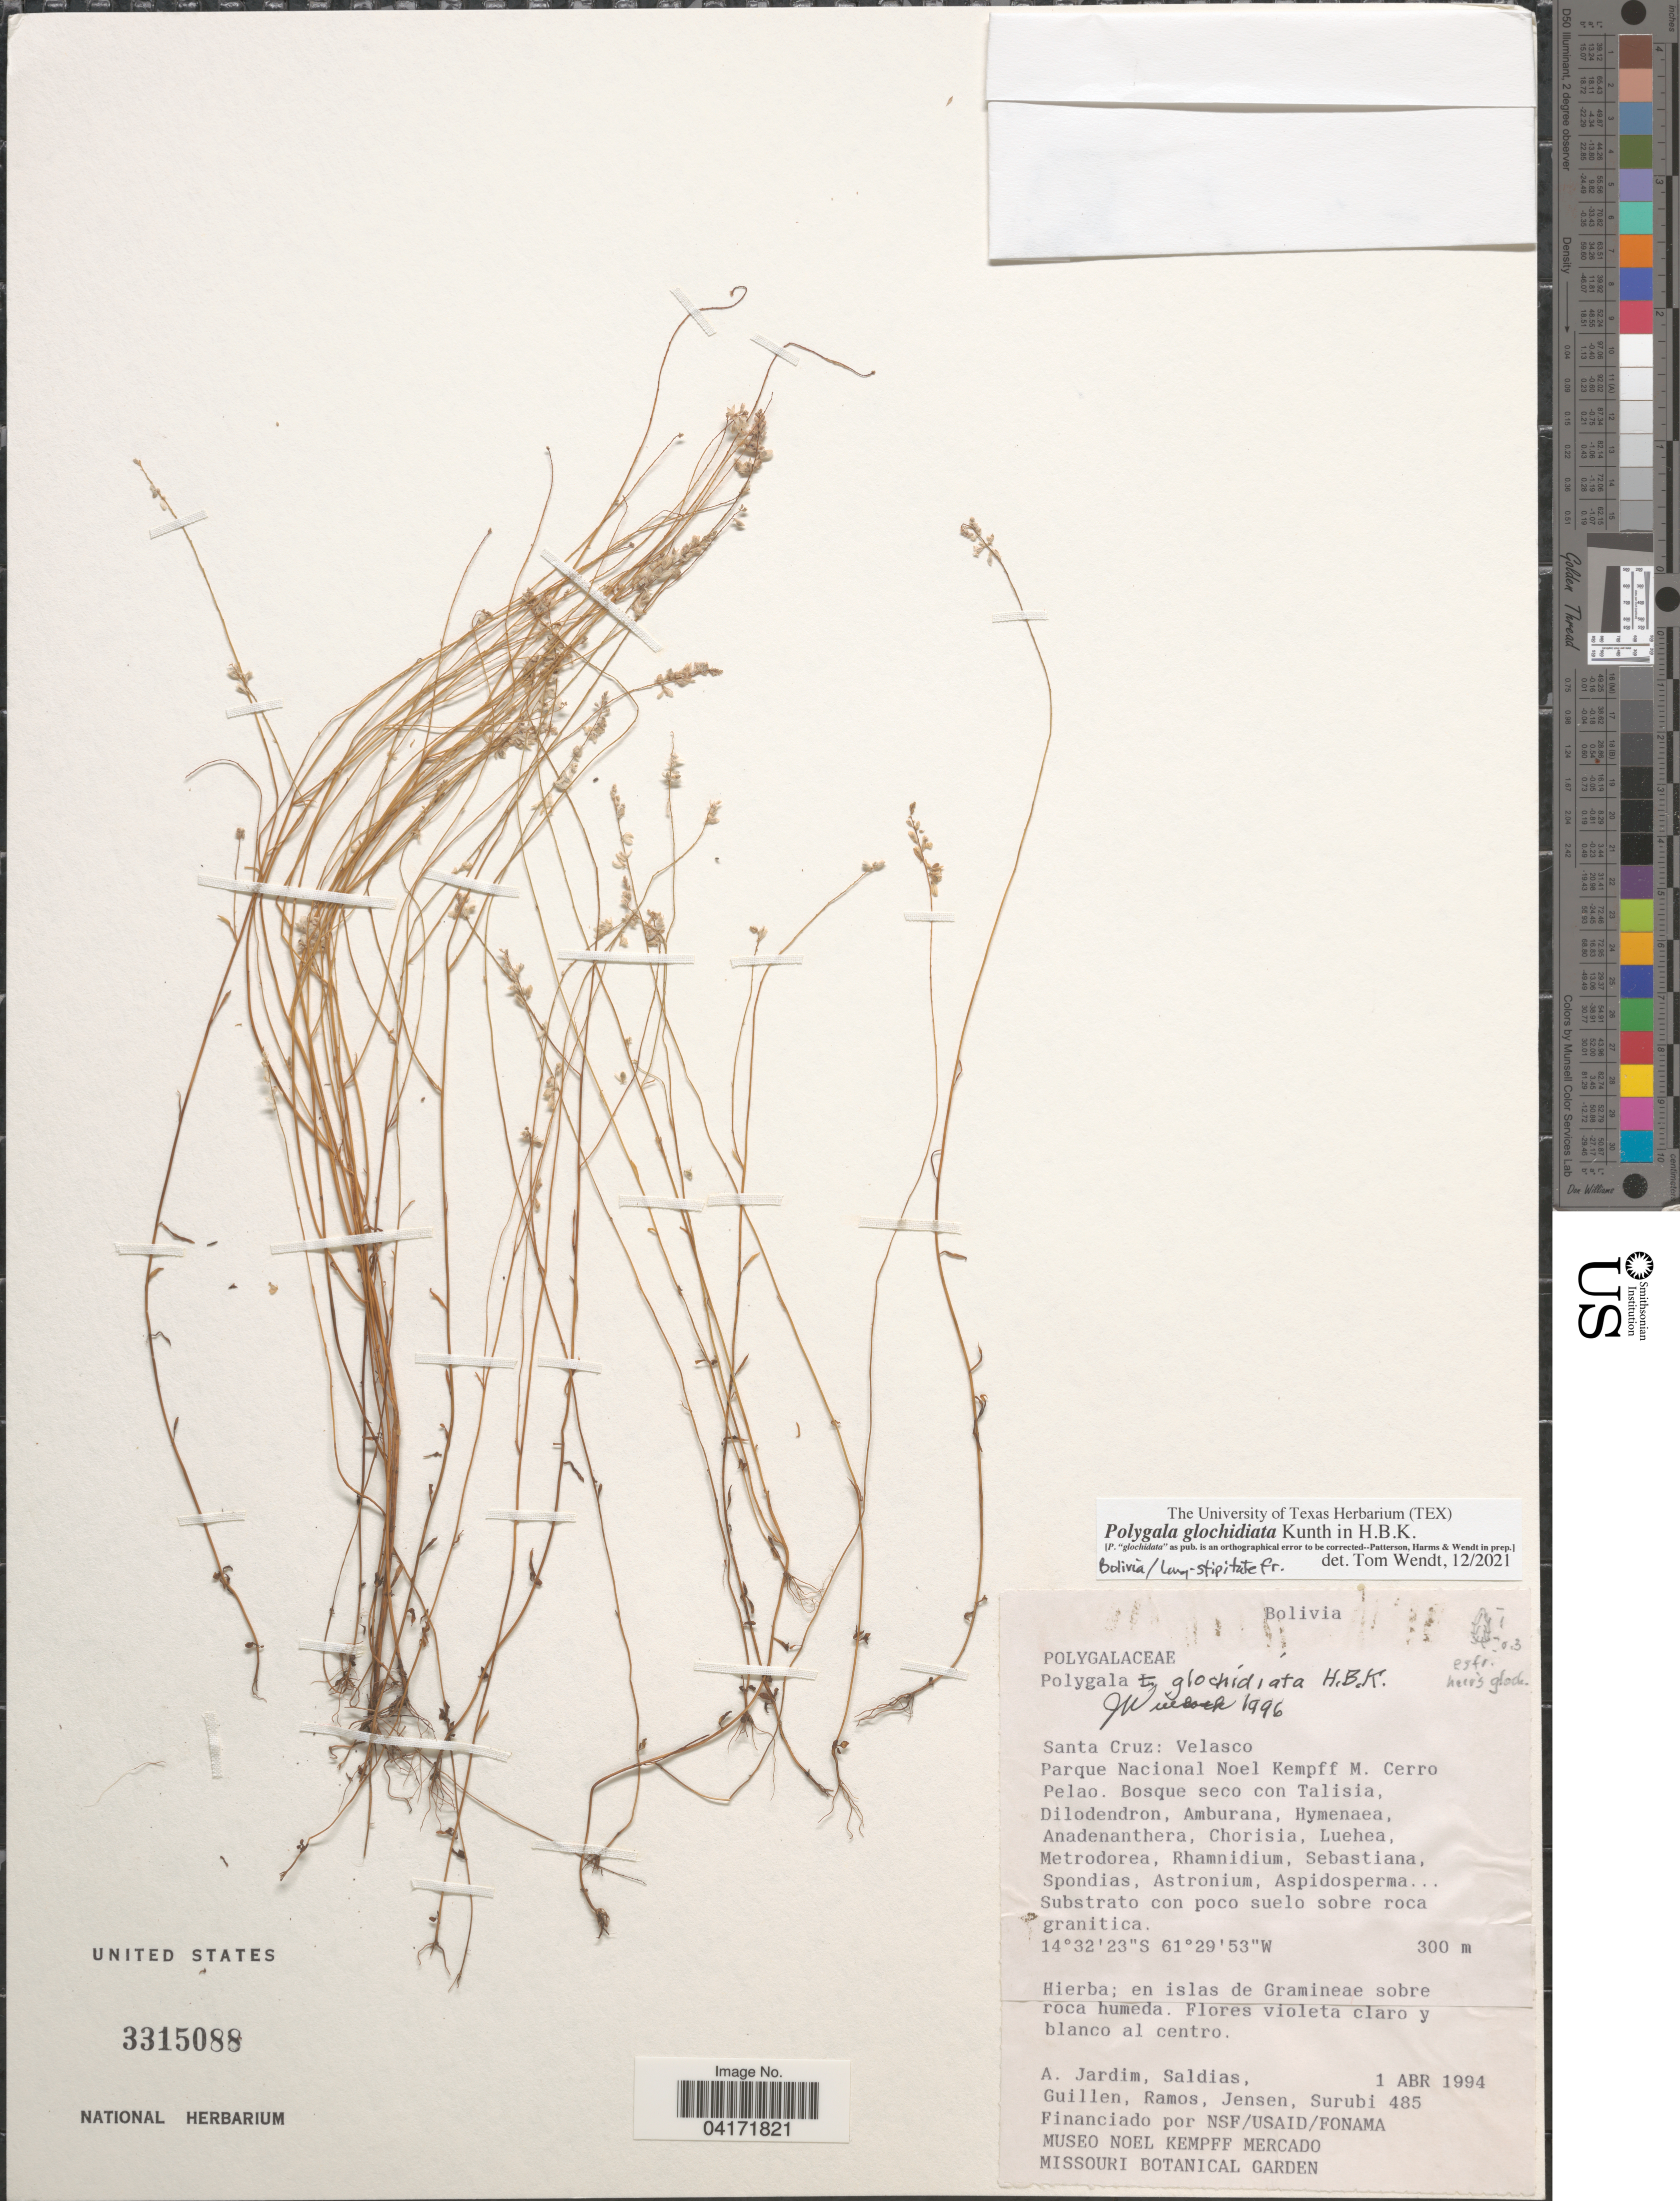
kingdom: Plantae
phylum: Tracheophyta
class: Magnoliopsida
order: Fabales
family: Polygalaceae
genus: Polygala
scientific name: Polygala glochidiata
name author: Kunth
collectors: A. Jardim, -. Saldias, -- Guillen, -. Ramos & et al.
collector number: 485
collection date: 1994-04-01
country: Bolivia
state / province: Santa Cruz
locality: Velasco. Parque Nacional Noel Kempff M. Cerro Pelao.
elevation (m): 300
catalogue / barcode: US 3315088